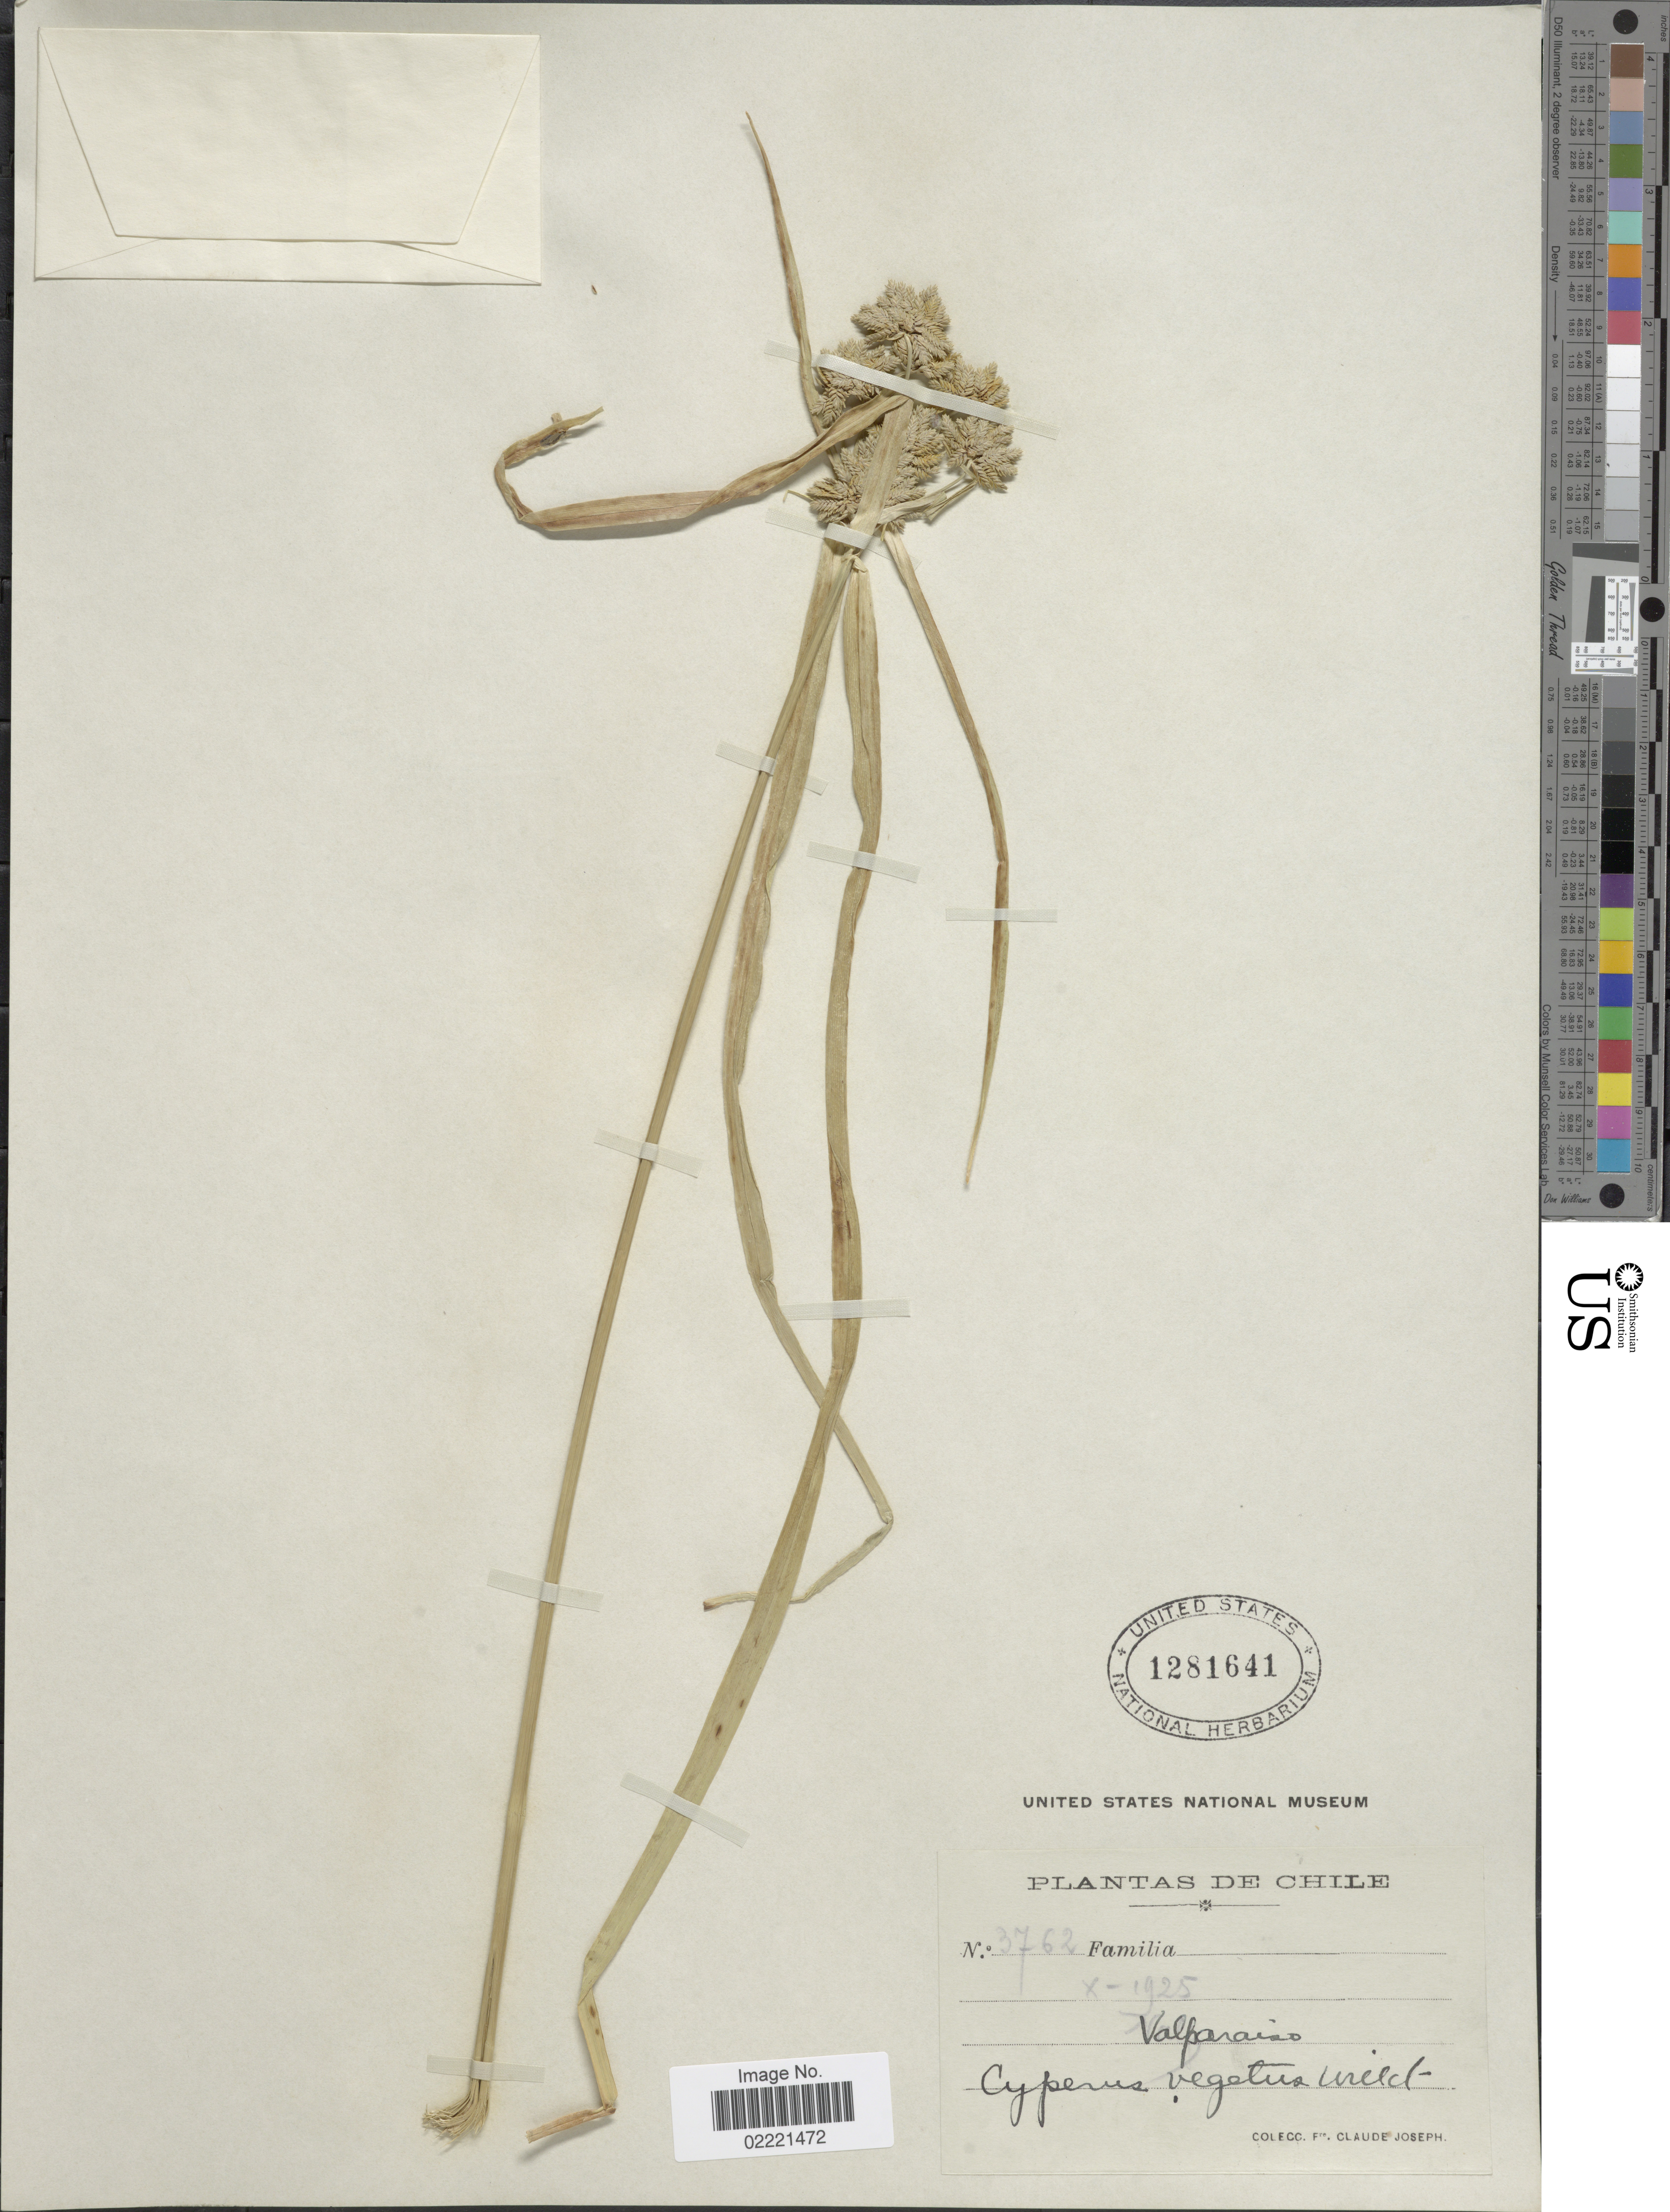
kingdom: Plantae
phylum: Tracheophyta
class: Liliopsida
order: Poales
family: Cyperaceae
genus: Cyperus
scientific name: Cyperus eragrostis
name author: Lam.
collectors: Bro. Claude-Joseph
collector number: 3762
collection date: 1925-10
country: Chile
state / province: Valparaíso (V)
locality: Valparaiso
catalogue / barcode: US 1281641